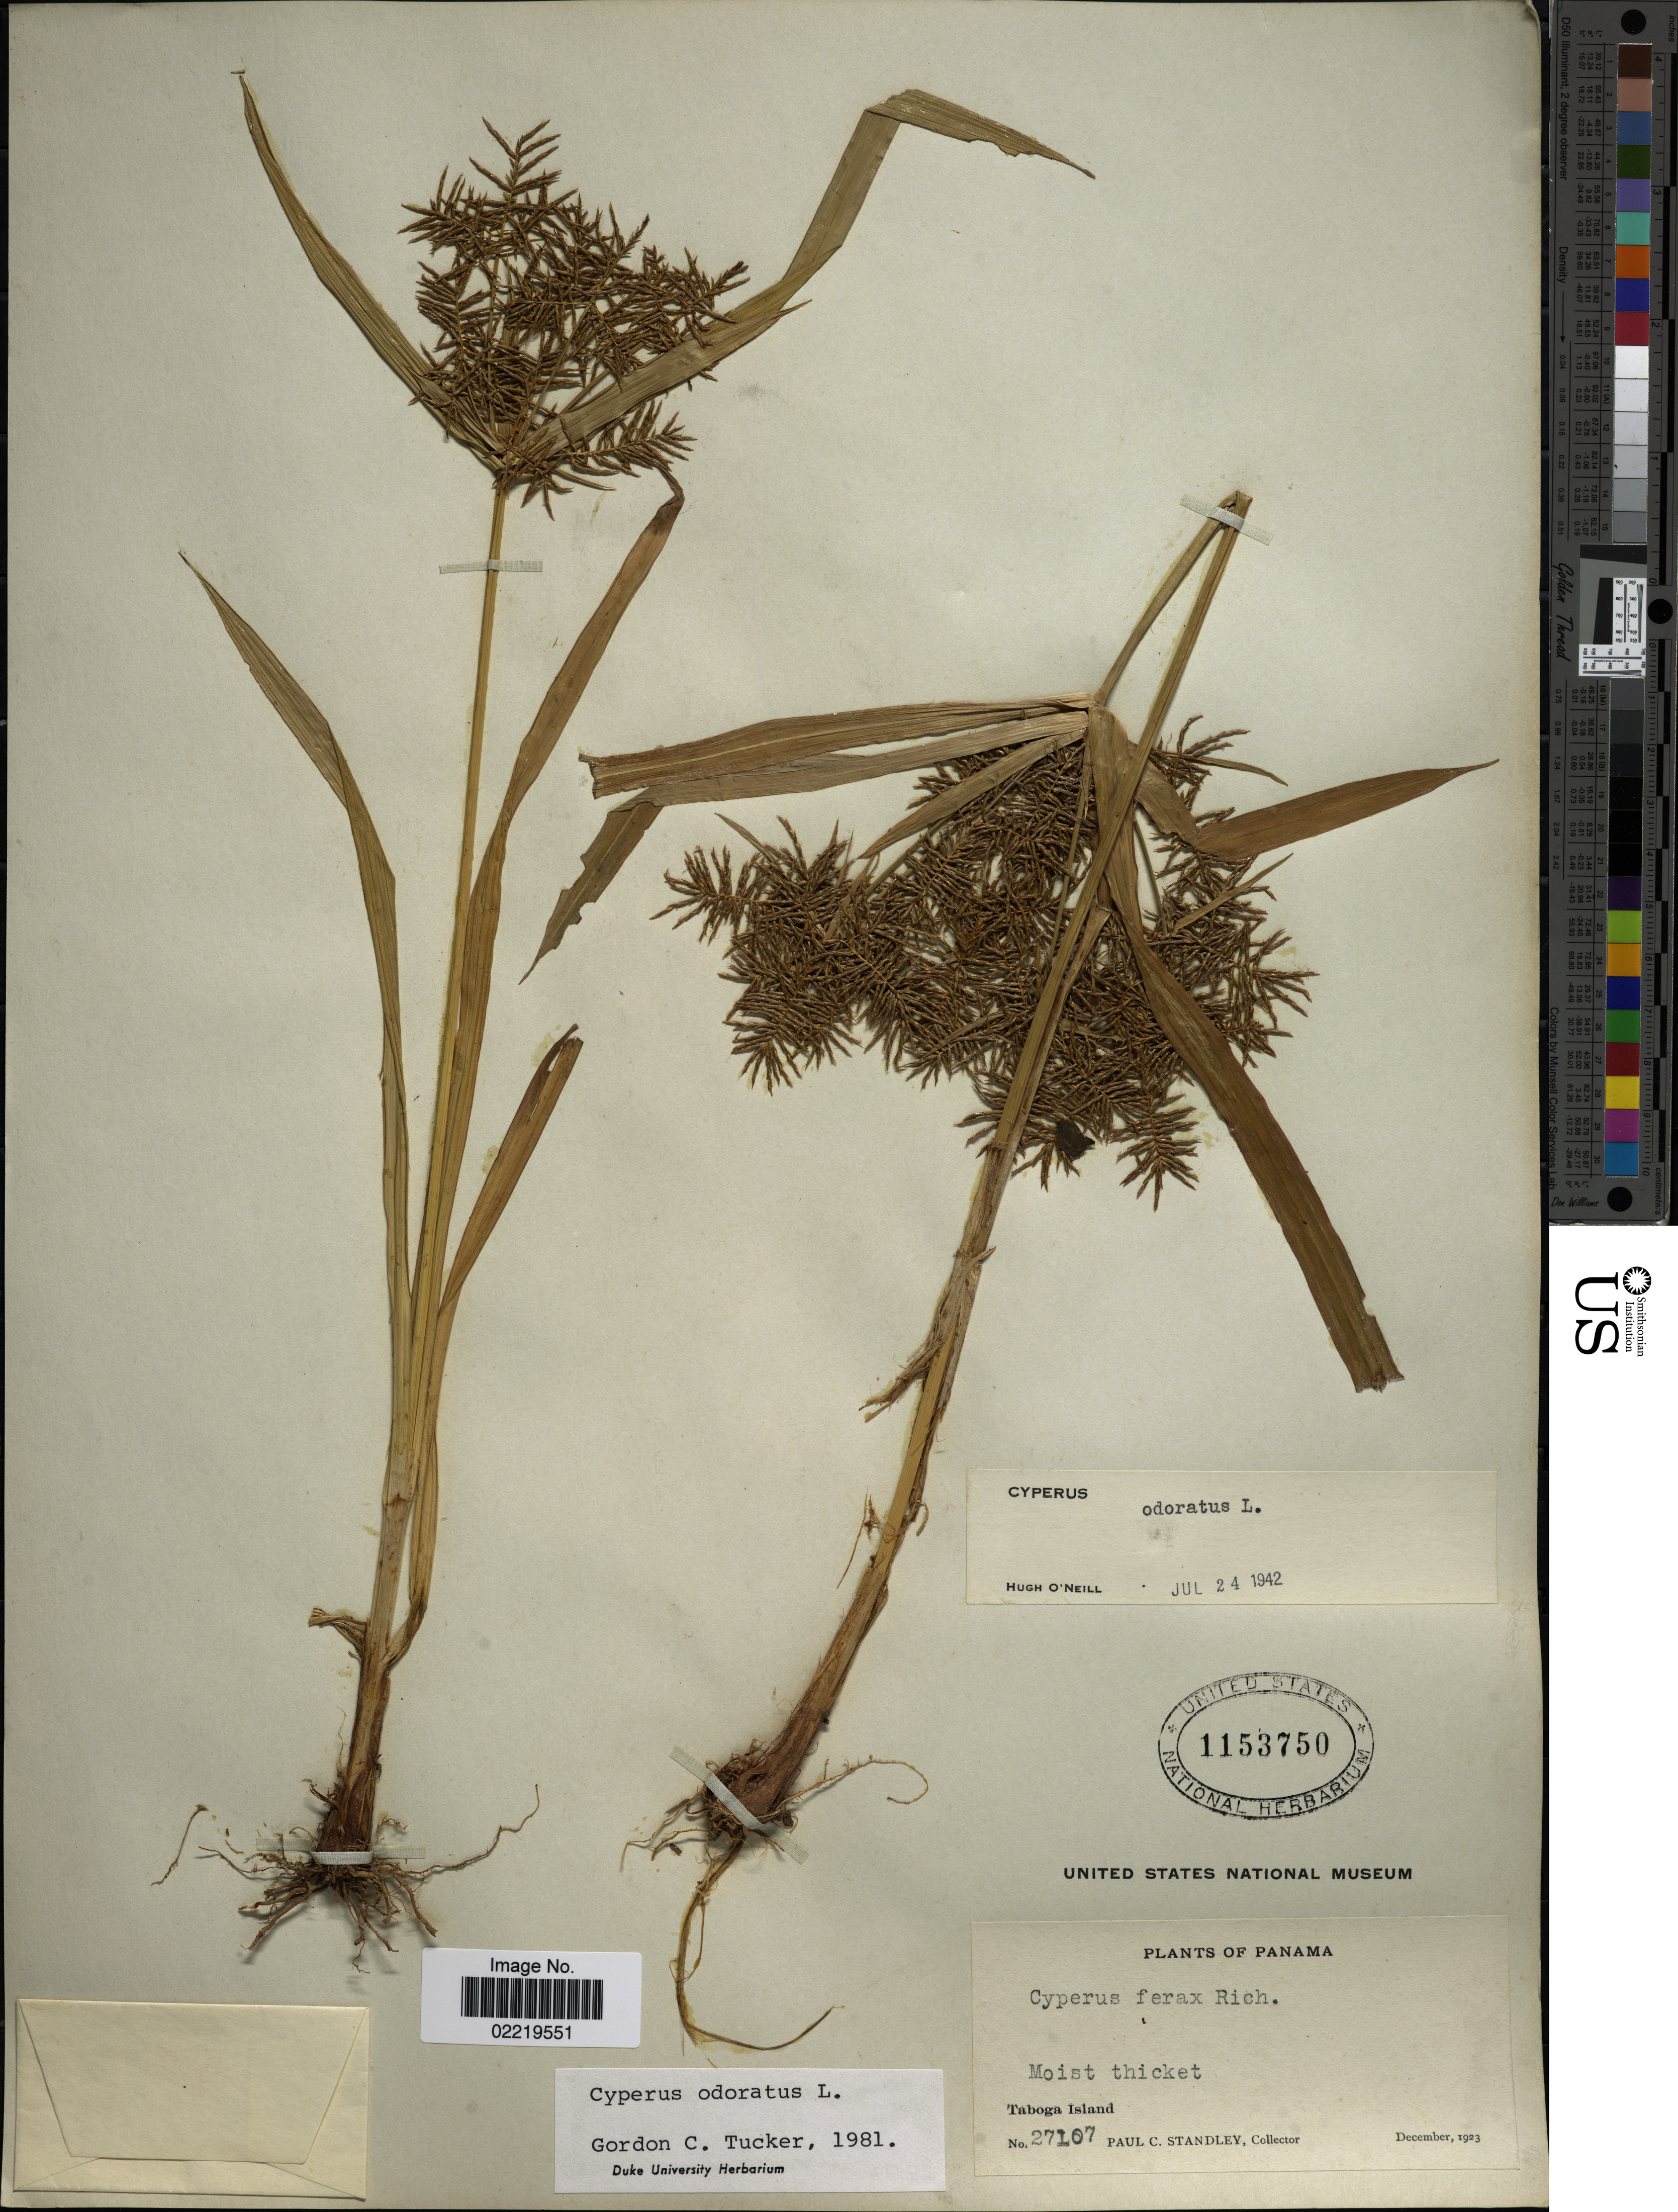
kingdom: Plantae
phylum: Tracheophyta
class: Liliopsida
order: Poales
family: Cyperaceae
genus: Cyperus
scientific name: Cyperus odoratus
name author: L.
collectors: P. C. Standley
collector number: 27107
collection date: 1923-12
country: Panama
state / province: Panamá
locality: Moist thicket, Taboga Island.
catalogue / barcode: US 1153750